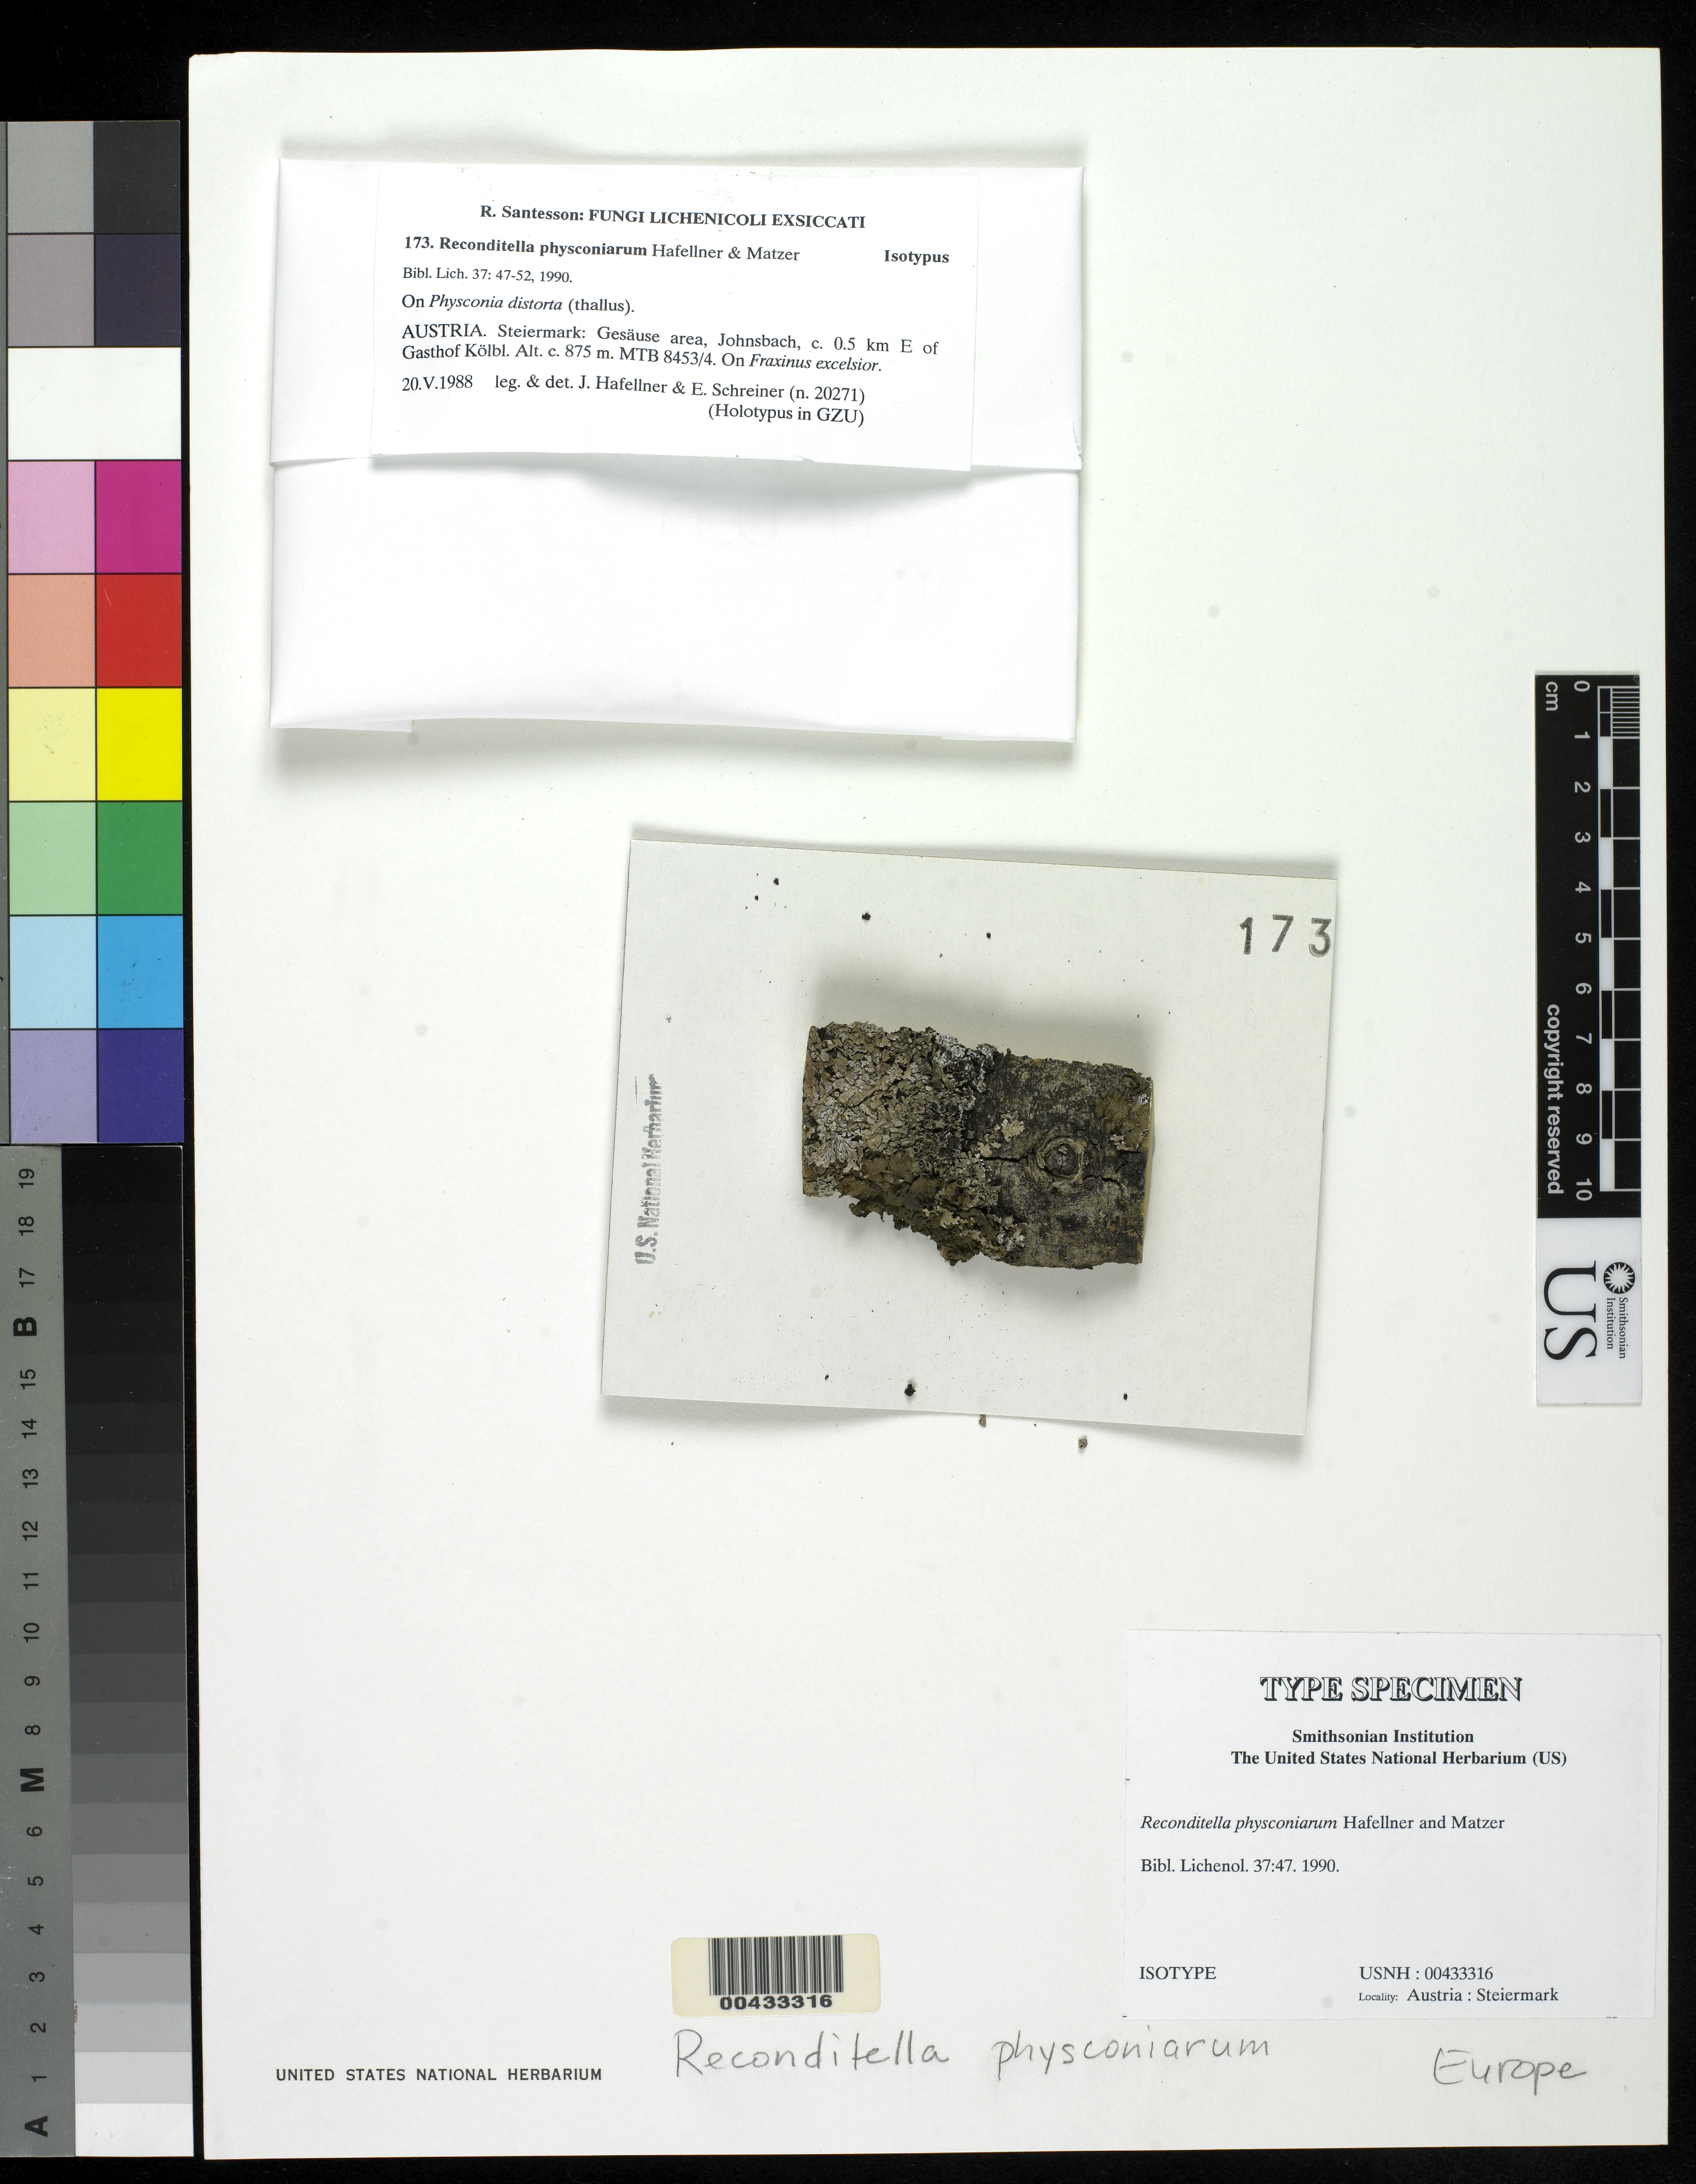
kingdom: Fungi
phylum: Ascomycota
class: Sordariomycetes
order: Sordariales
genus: Reconditella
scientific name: Reconditella physconiarum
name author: Hafellner & Matzer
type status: Isotype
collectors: J. Hafellner & E. Schreiner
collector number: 20271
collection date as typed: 20 May 1988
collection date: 1988-05-20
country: Austria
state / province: Steiermark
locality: Gesause area, Johnsbach, ca. 0.5 km E of Gasthof Kolbl.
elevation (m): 875